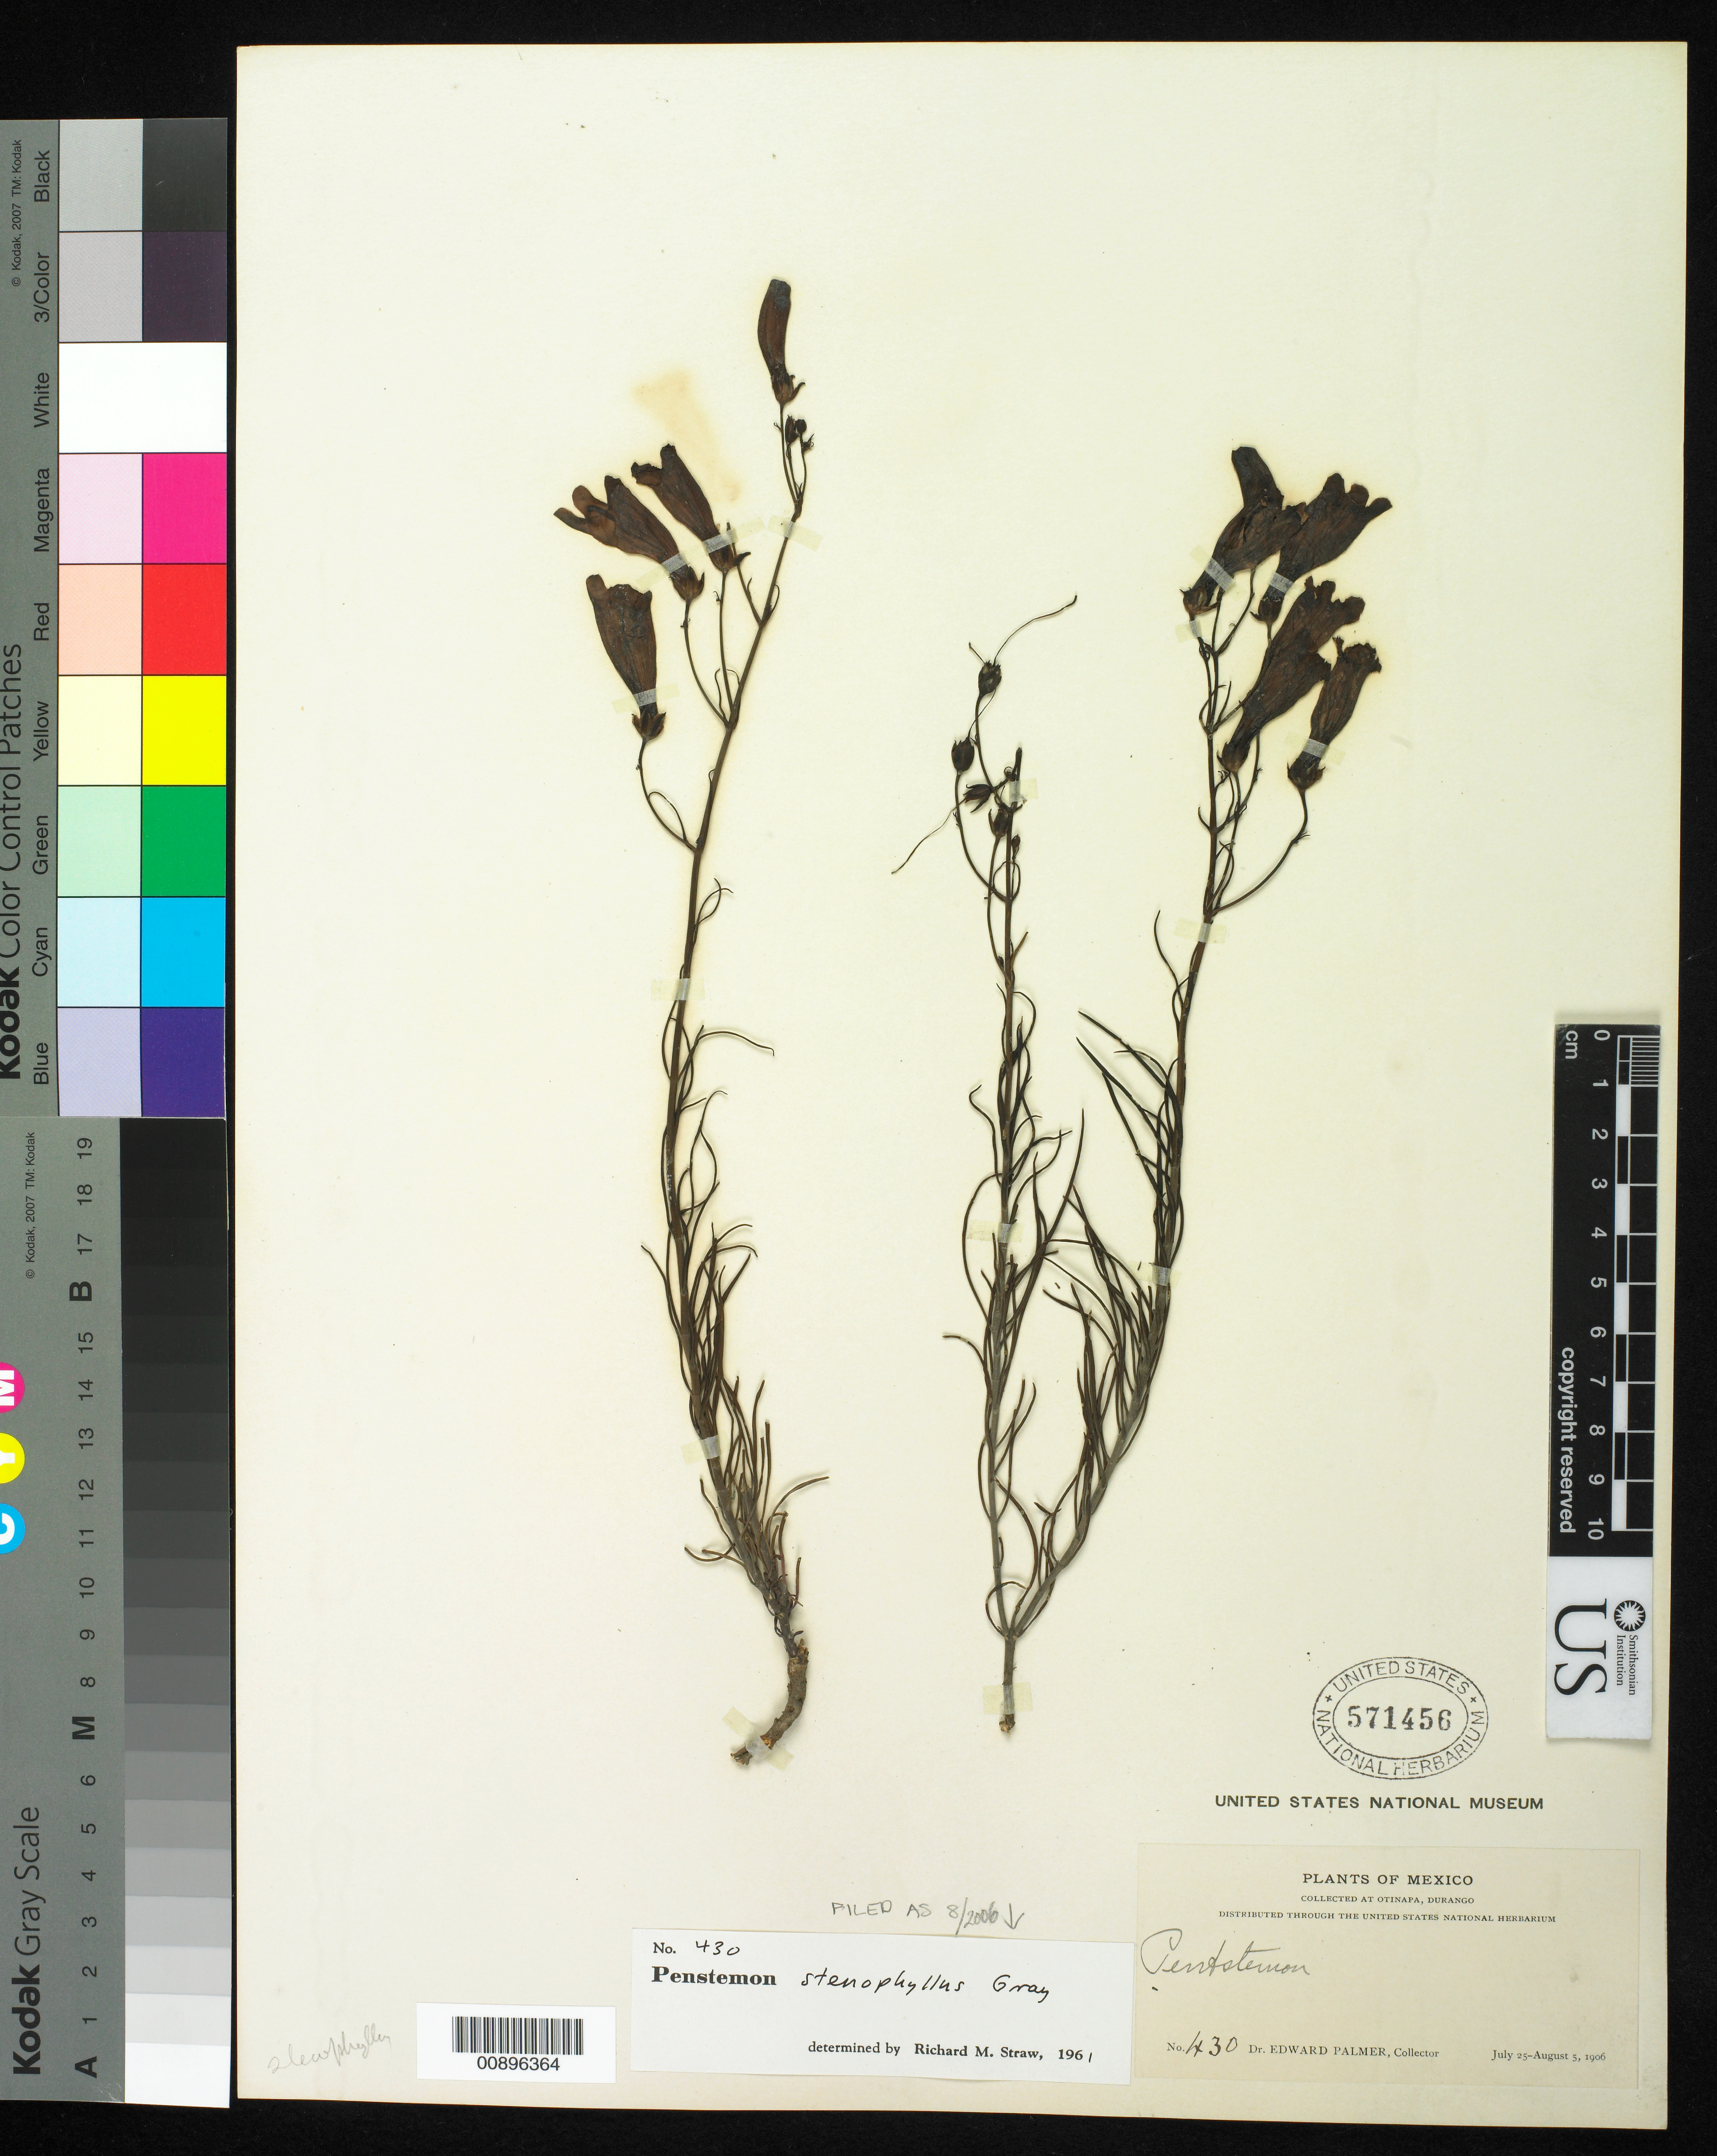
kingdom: Plantae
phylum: Tracheophyta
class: Magnoliopsida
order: Lamiales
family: Plantaginaceae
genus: Penstemon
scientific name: Penstemon stenophyllus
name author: A. Gray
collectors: E. Palmer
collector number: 430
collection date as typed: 25 Jul 1906 to 05 Aug 1906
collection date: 1906-07-25/1906-08-05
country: Mexico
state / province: Durango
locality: Otinapa, Durango.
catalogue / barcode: US 571456